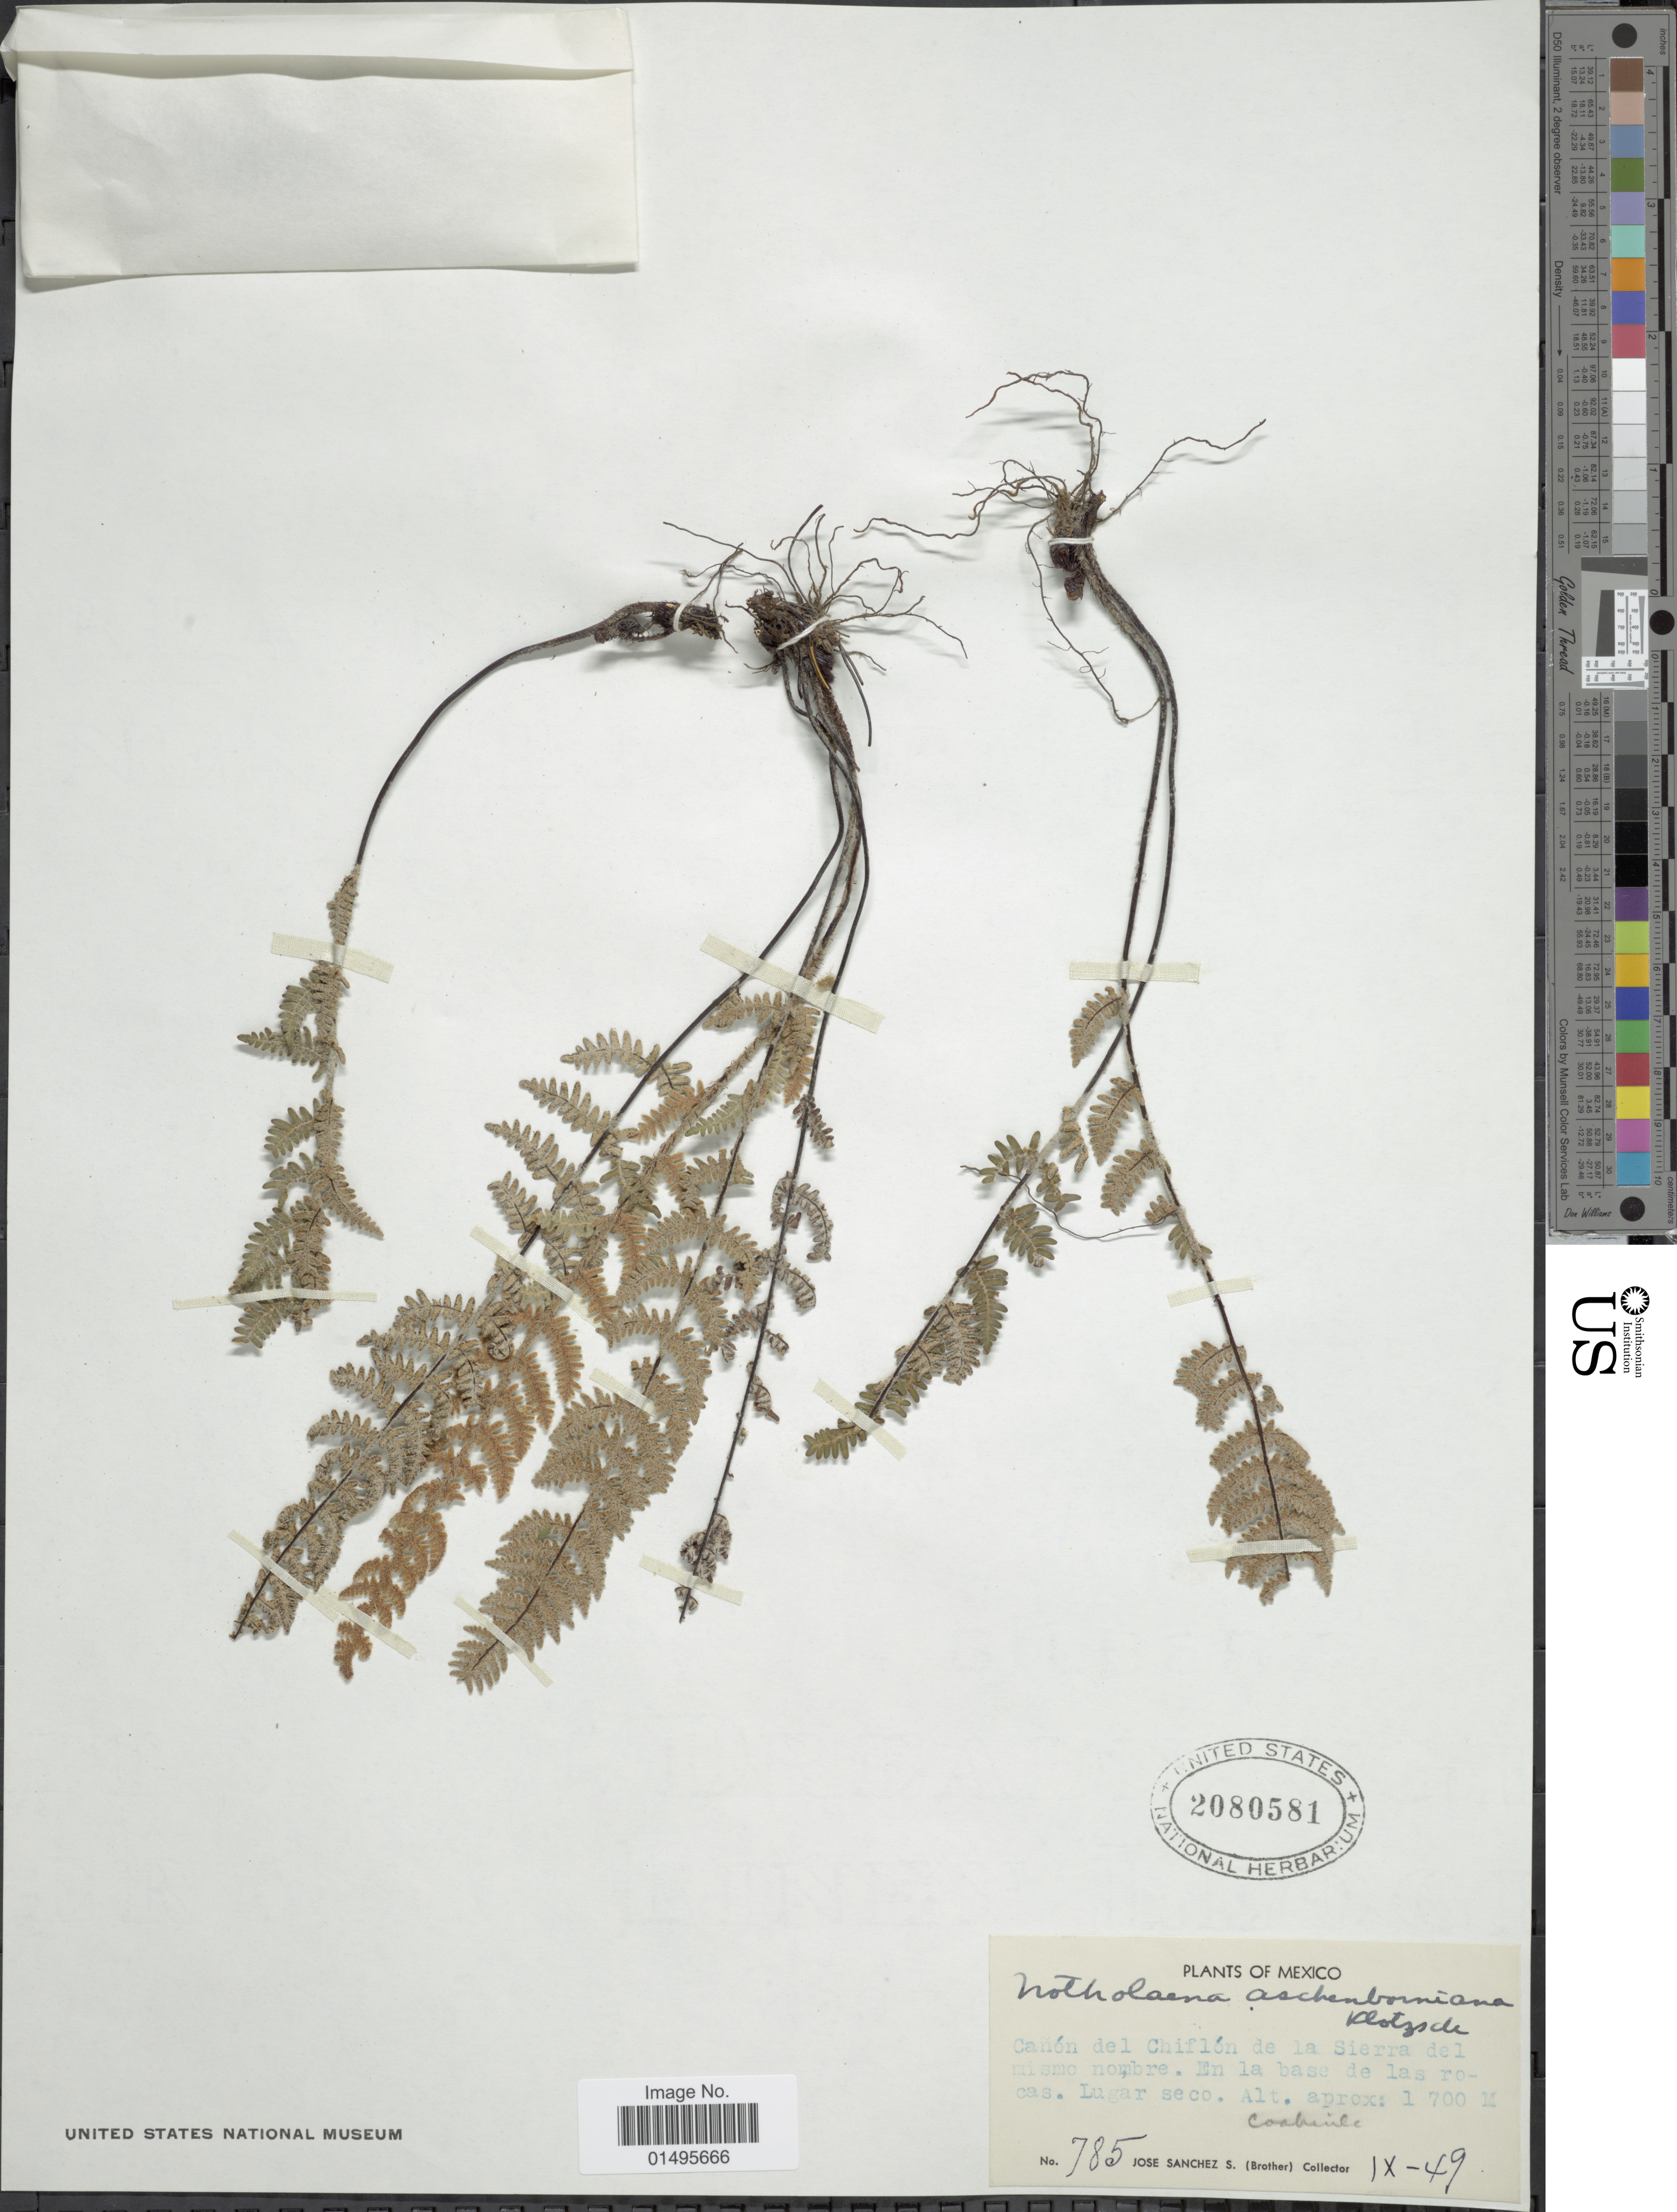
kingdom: Plantae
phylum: Tracheophyta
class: Polypodiopsida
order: Polypodiales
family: Pteridaceae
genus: Notholaena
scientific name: Notholaena aschenborniana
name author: Klotzsch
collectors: J. Sanchez S.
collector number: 785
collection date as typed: Transcribed d/m/y: /9/49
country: Mexico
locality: Canon del Chiflon de la Sierra del mismo nombre. En la base de las rocas. Lugar seco.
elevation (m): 1700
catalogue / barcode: US 2080581